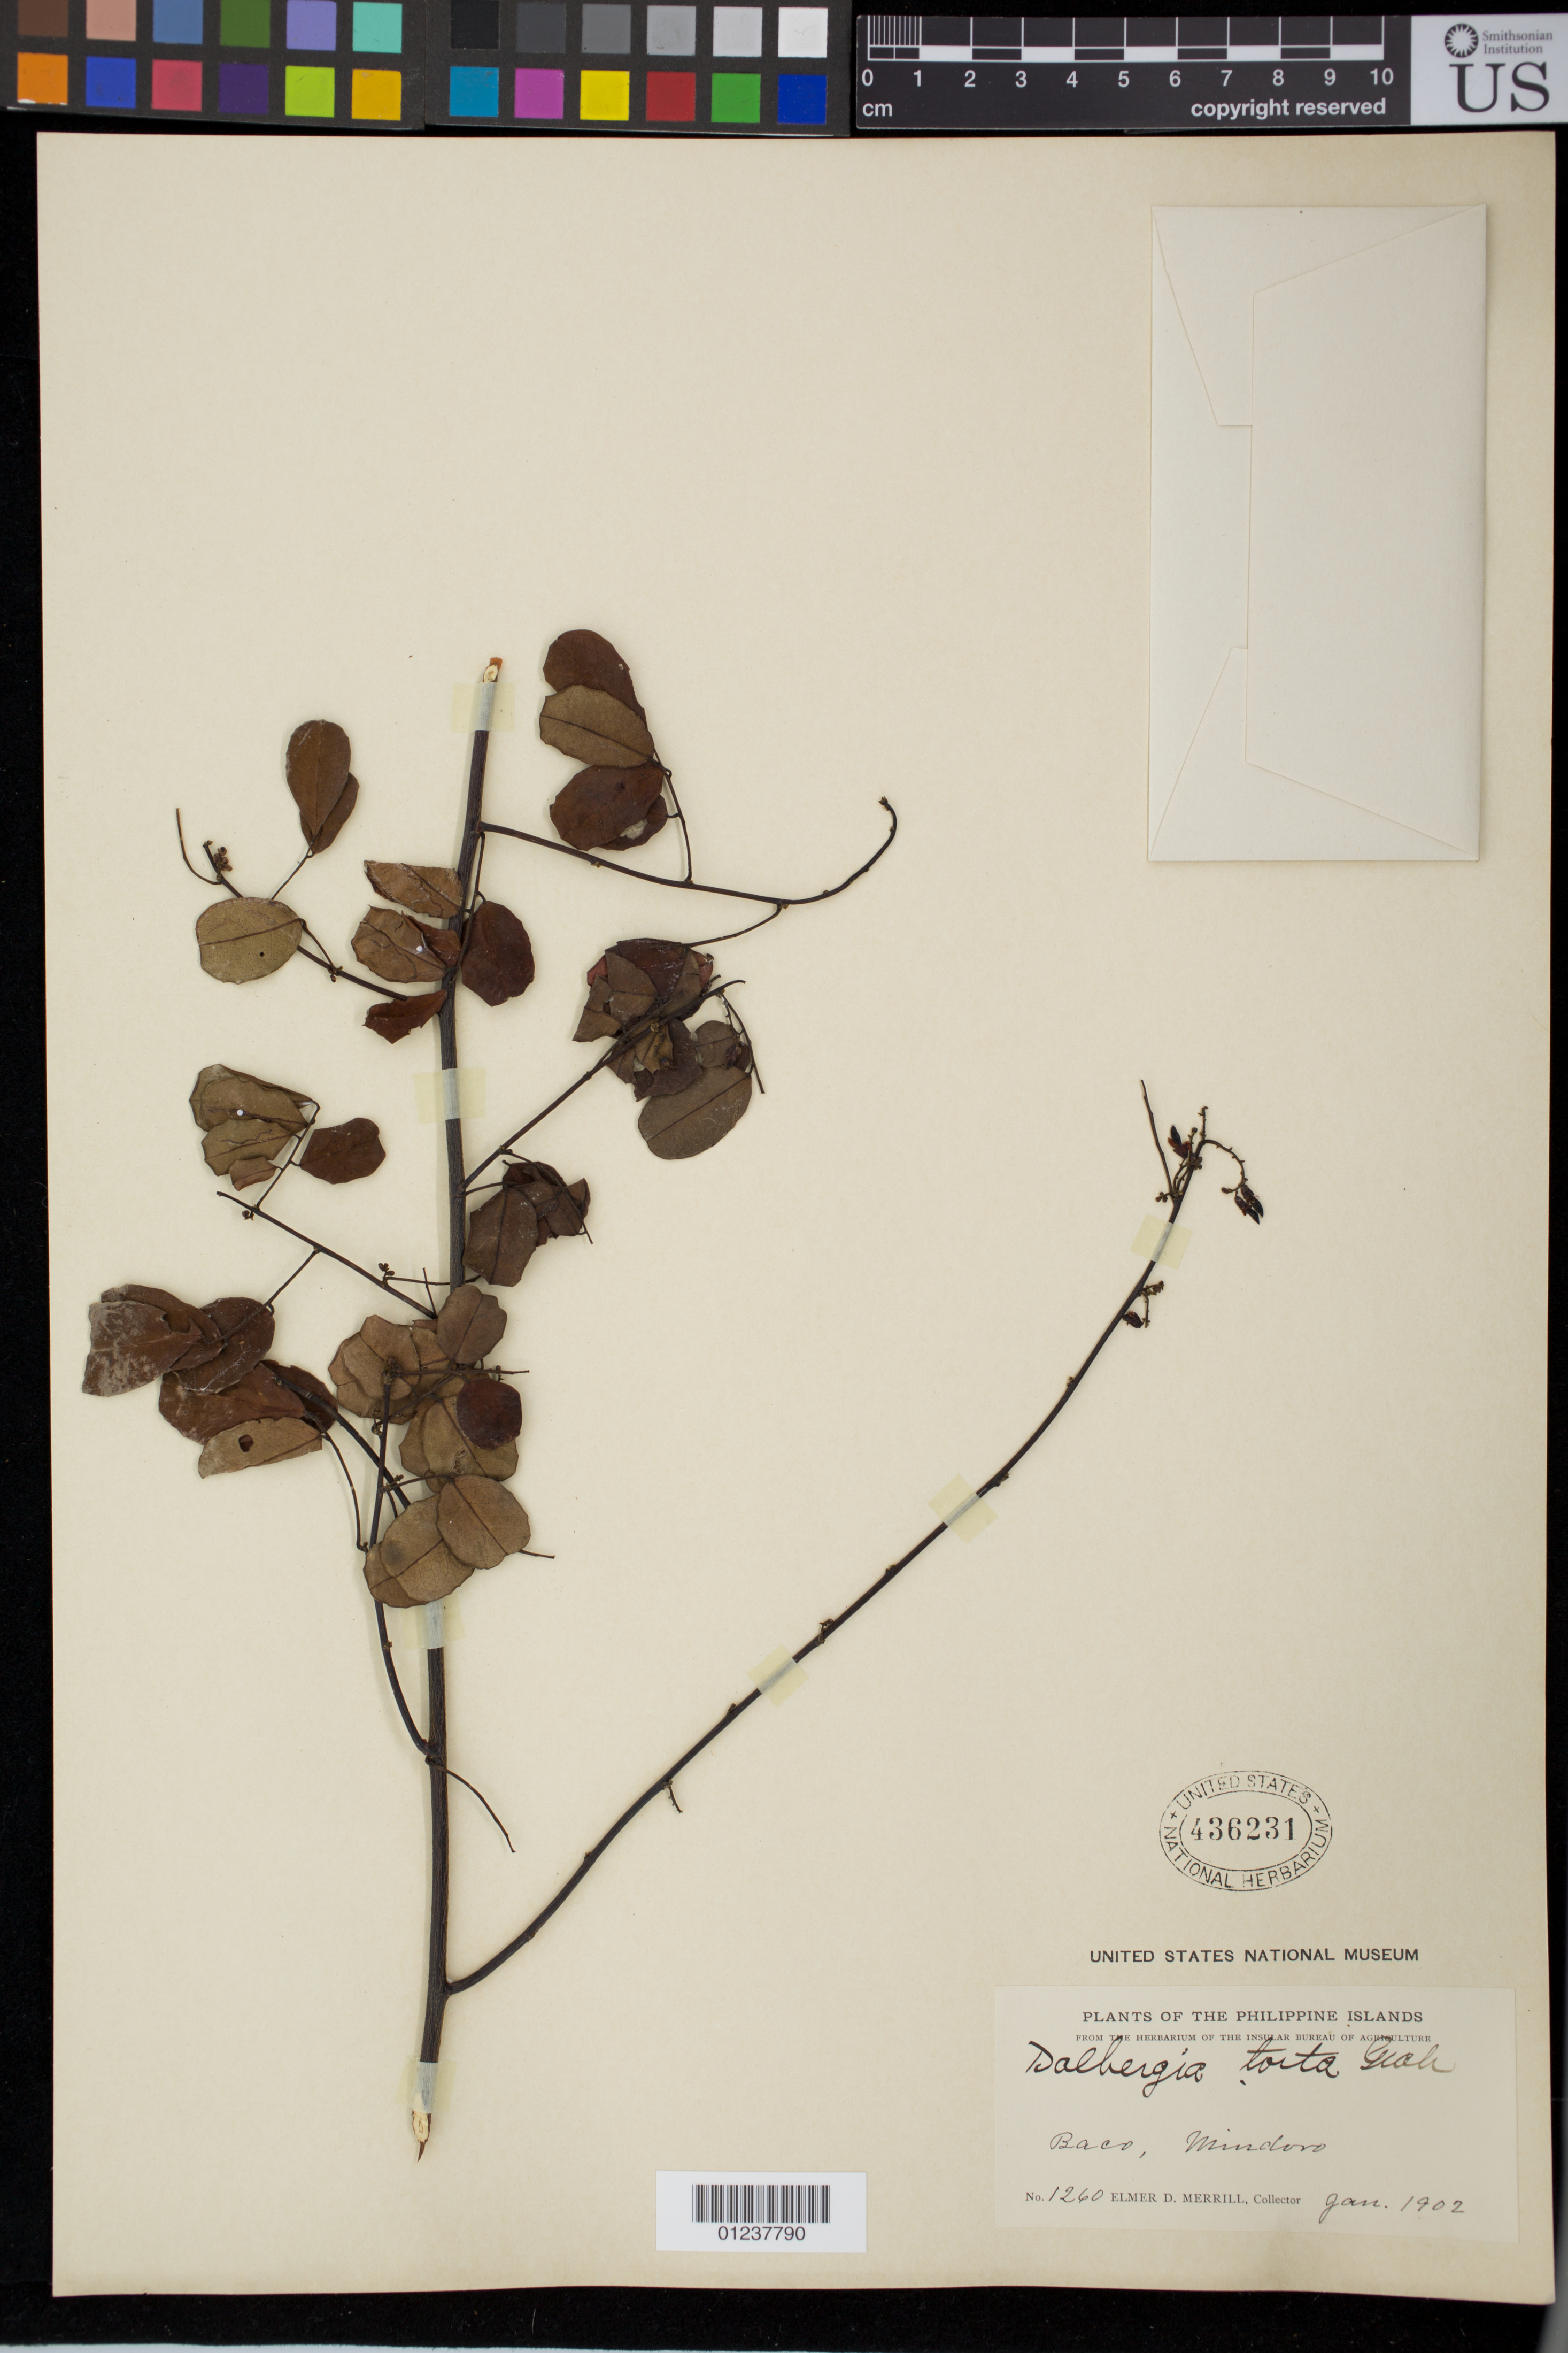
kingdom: Plantae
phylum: Tracheophyta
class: Magnoliopsida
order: Fabales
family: Fabaceae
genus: Dalbergia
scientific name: Dalbergia candenatensis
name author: (Dennst.) Pr.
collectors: E. D. Merrill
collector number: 1260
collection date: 1902-01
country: Philippines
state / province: Mimaropa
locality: Baco, Mindoro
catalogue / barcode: US 436231